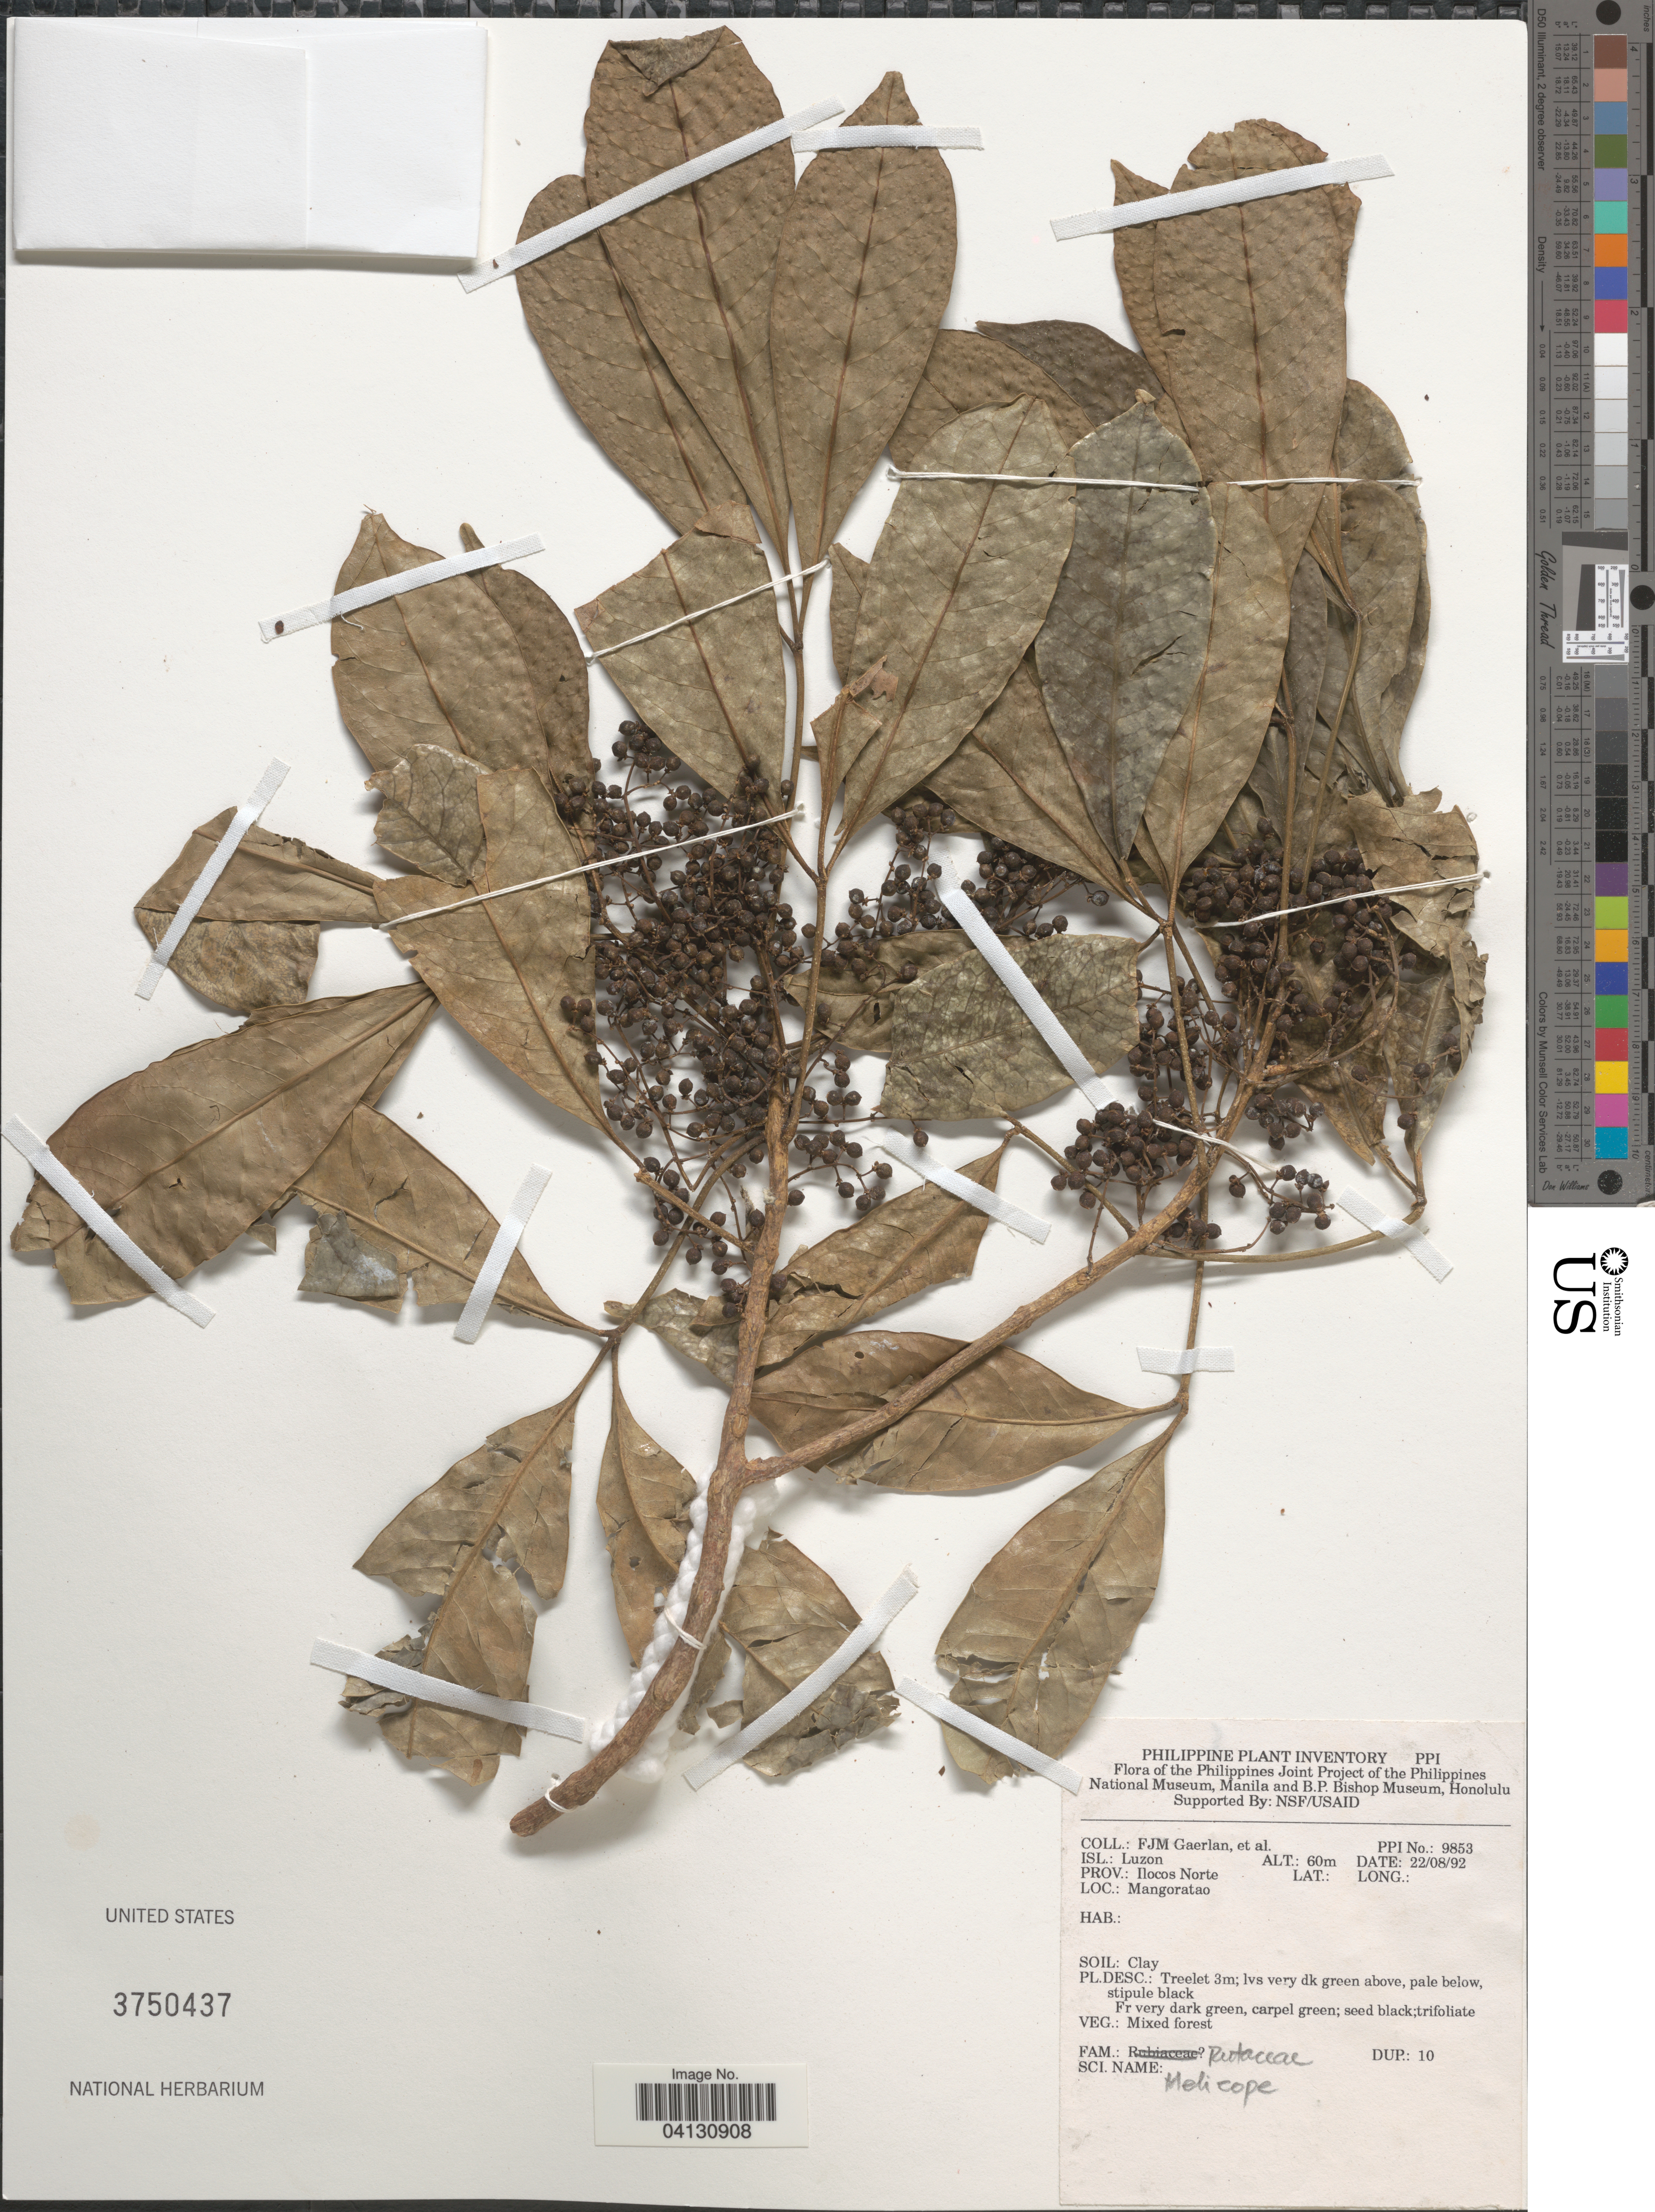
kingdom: Plantae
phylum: Tracheophyta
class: Magnoliopsida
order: Sapindales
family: Rutaceae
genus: Melicope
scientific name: Melicope sp.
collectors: F. Gaerlan & et al.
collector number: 9853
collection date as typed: Transcribed d/m/y: 22/8/92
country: Philippines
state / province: Ilocos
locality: Isl.: Luzon. Prov.: Ilocos Norte. Mangoratao.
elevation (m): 60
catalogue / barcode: US 3750437